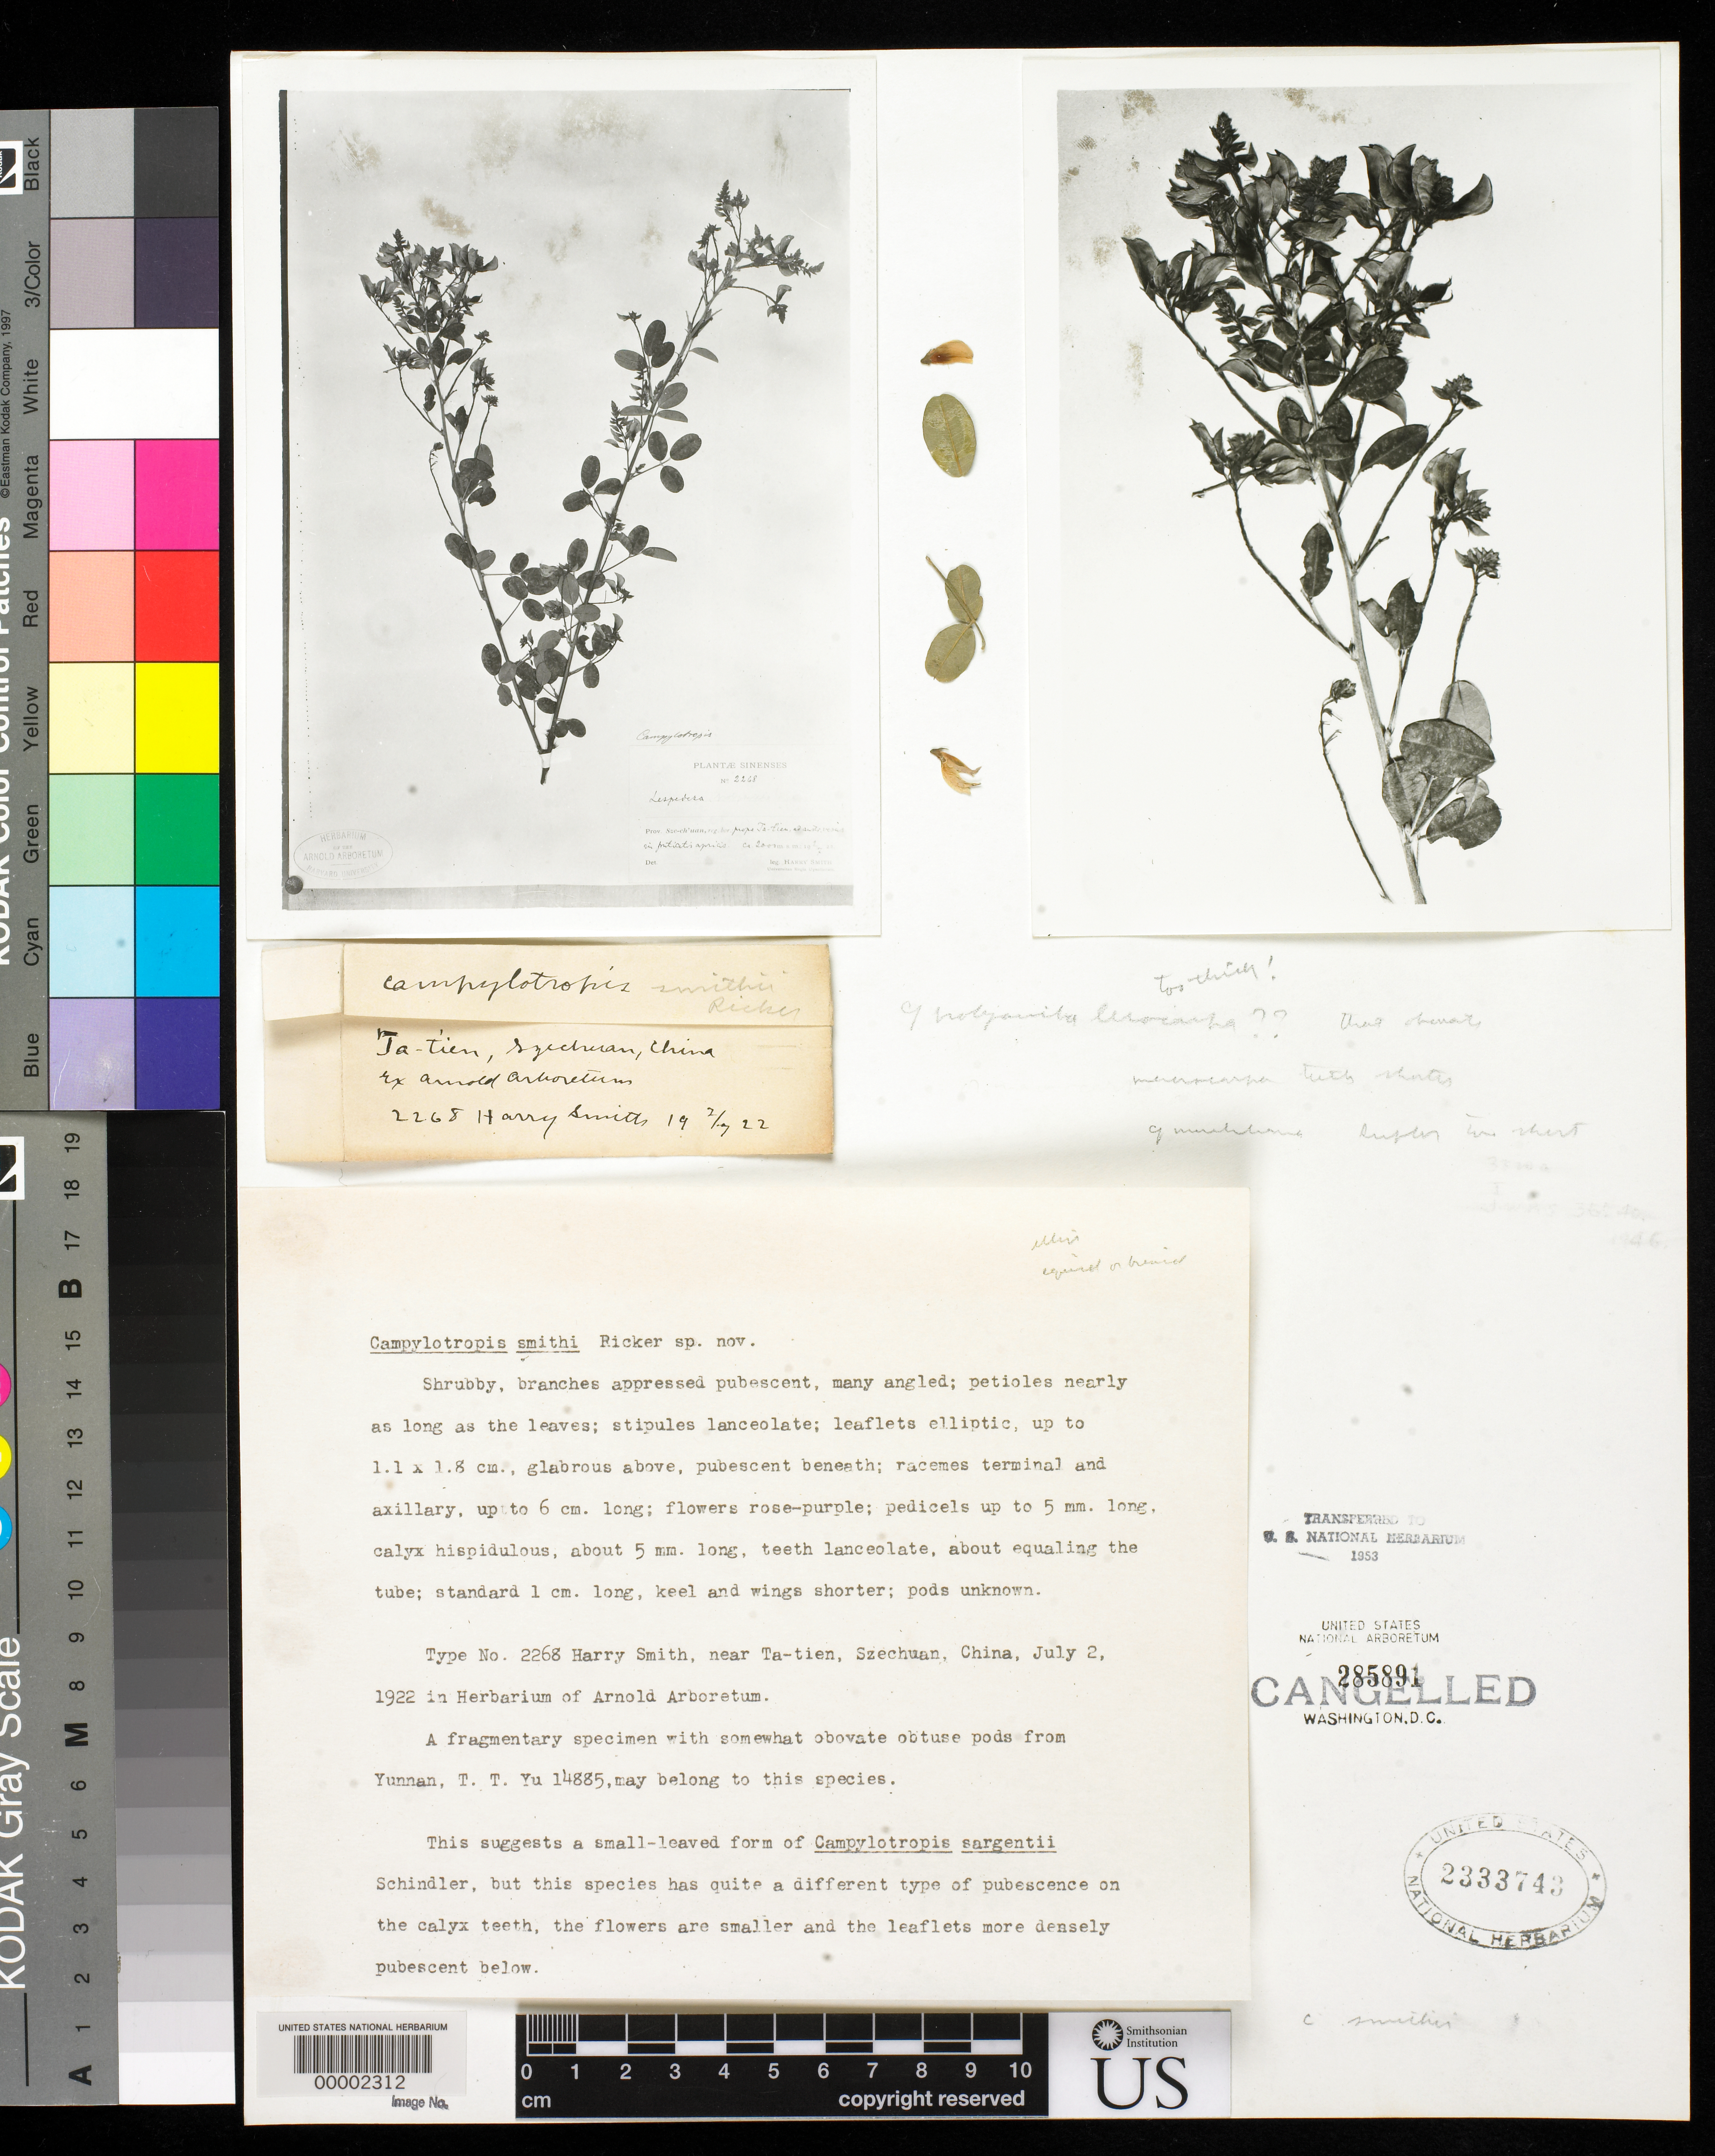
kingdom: Plantae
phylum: Tracheophyta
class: Magnoliopsida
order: Fabales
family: Fabaceae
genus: Campylotropis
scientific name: Campylotropis smithii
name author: Ricker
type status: Isotype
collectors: H. Smith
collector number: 2268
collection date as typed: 02 Jul 1922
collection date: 1922-07-02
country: China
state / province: Sichuan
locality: Ta-tien.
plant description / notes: Photograph and fragmentary material of type specimen, apparently ex herb. Arnold Arboretum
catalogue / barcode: US 2333743